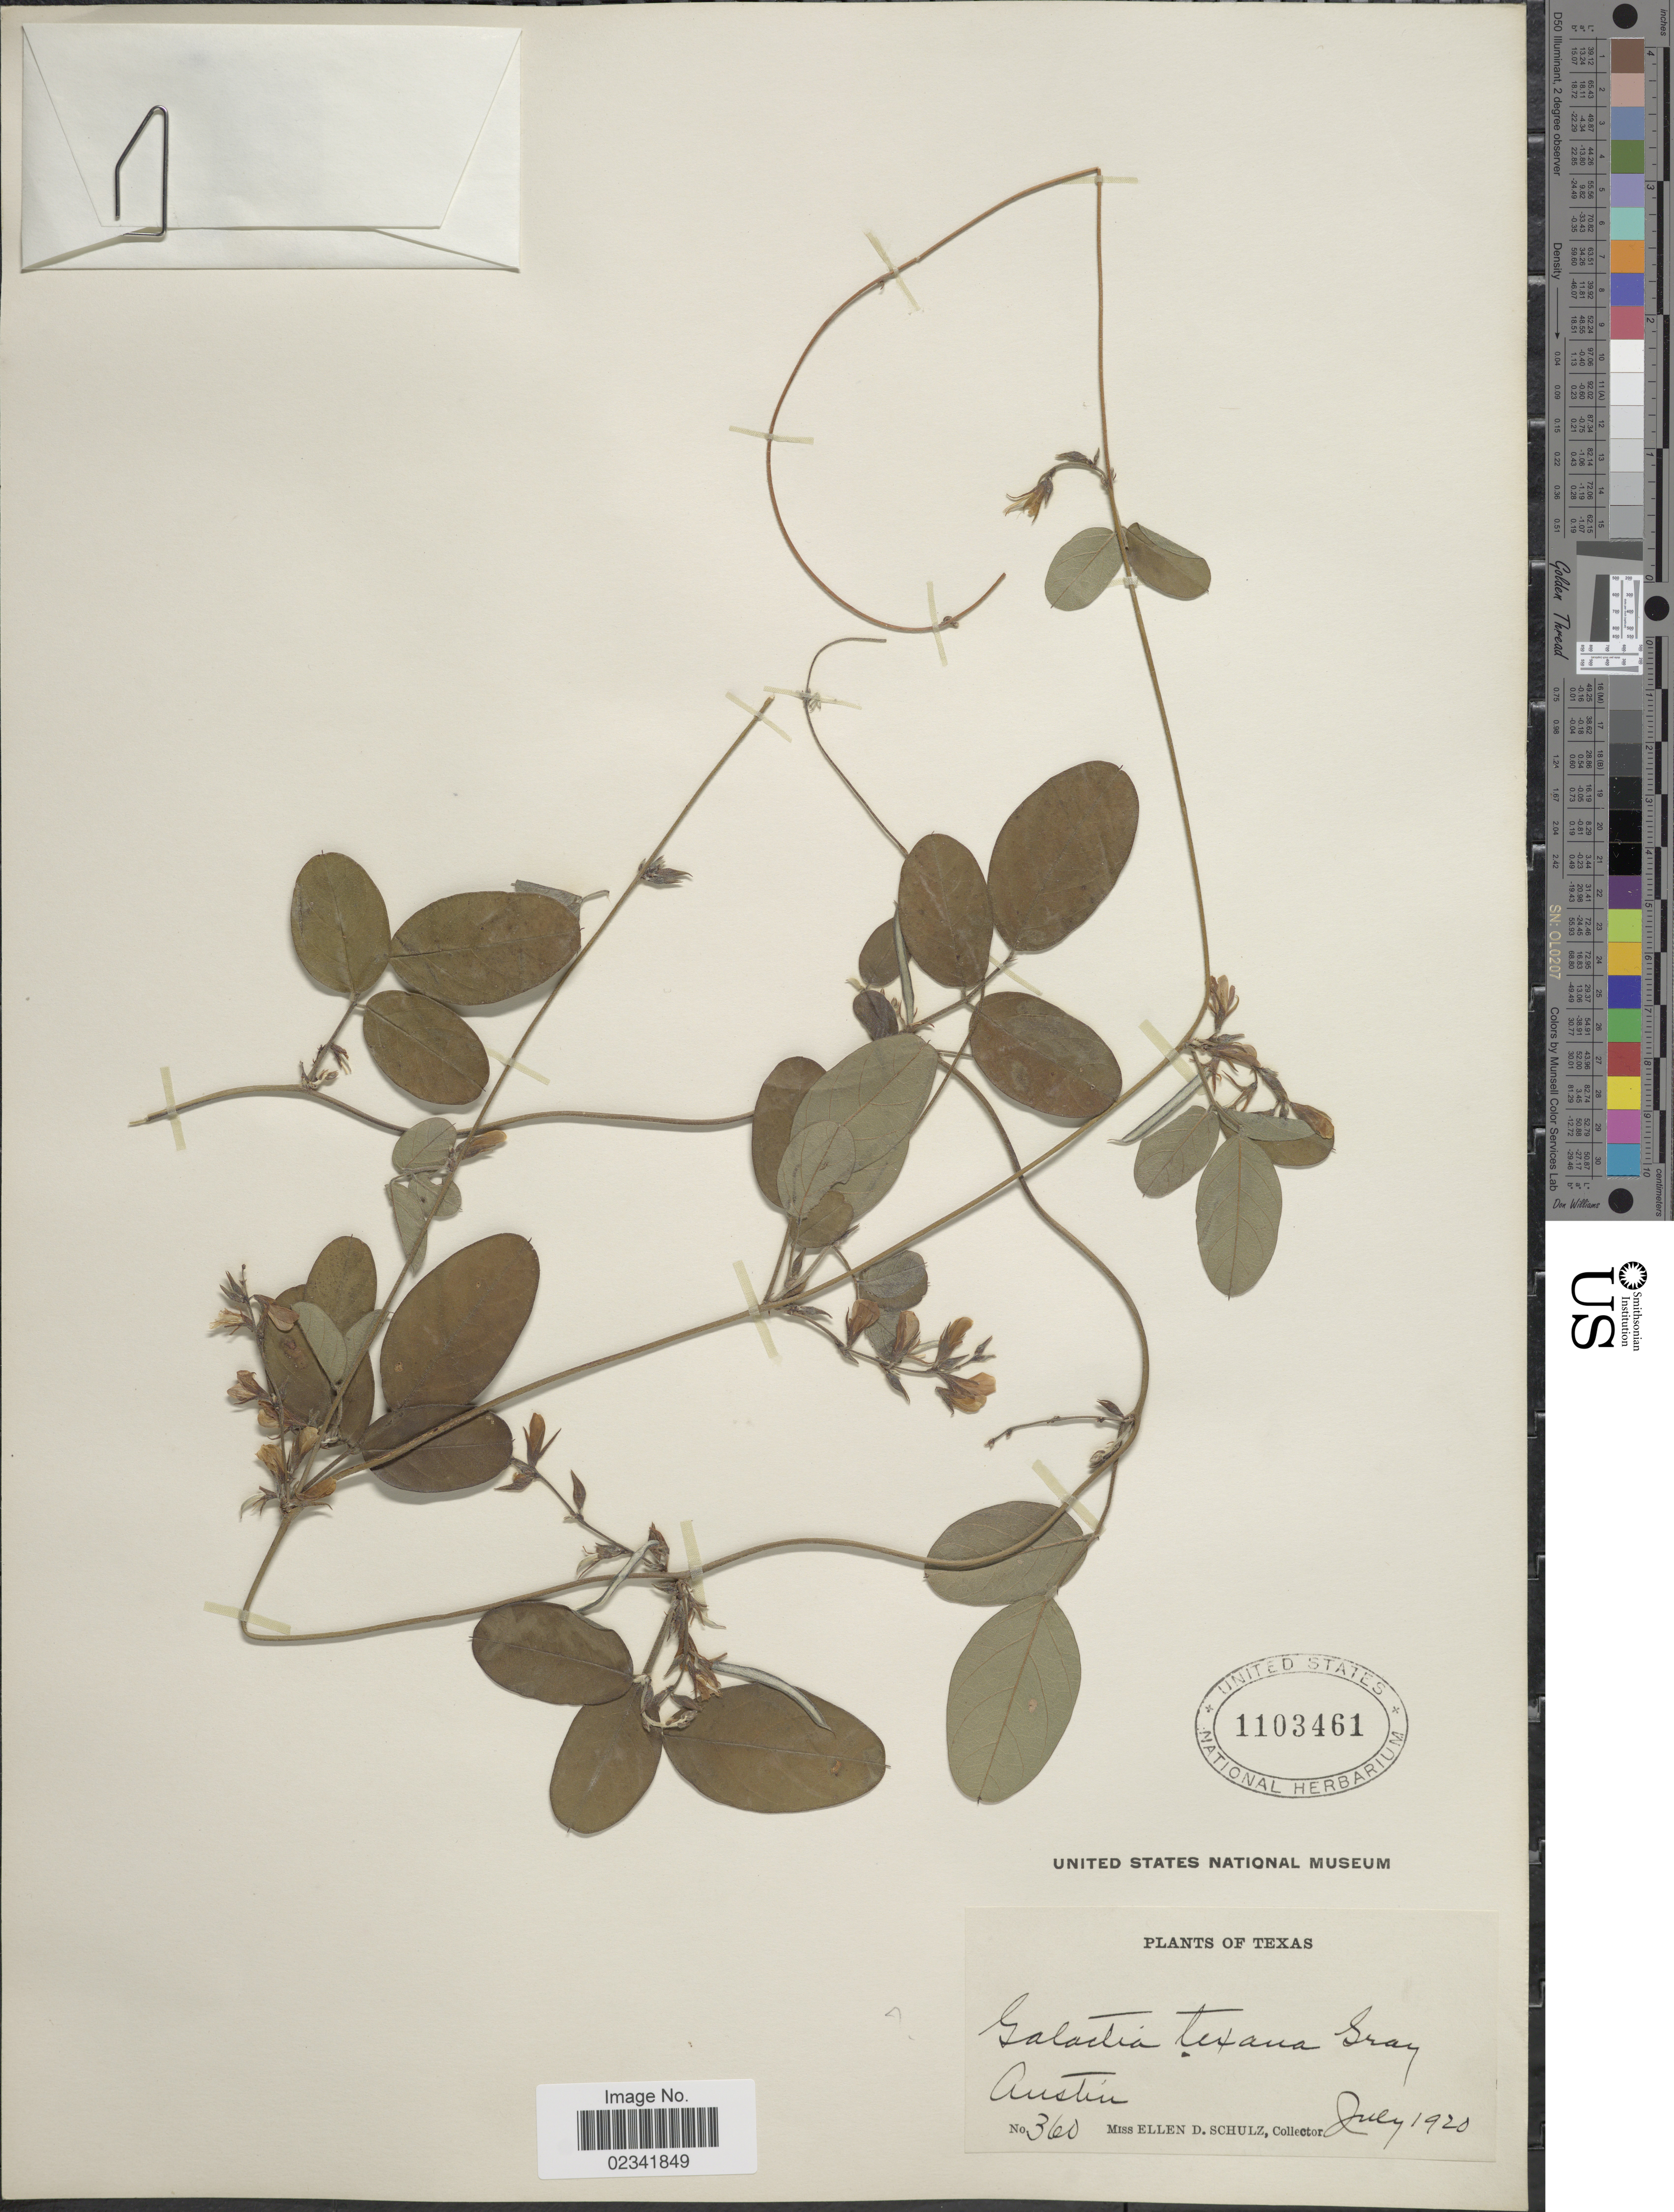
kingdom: Plantae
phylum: Tracheophyta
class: Magnoliopsida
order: Fabales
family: Fabaceae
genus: Galactia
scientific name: Galactia volubilis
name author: (L.) Britton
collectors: E. D. Schulz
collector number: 360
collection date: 1920-07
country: United States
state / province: Texas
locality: Austin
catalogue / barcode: US 1103461